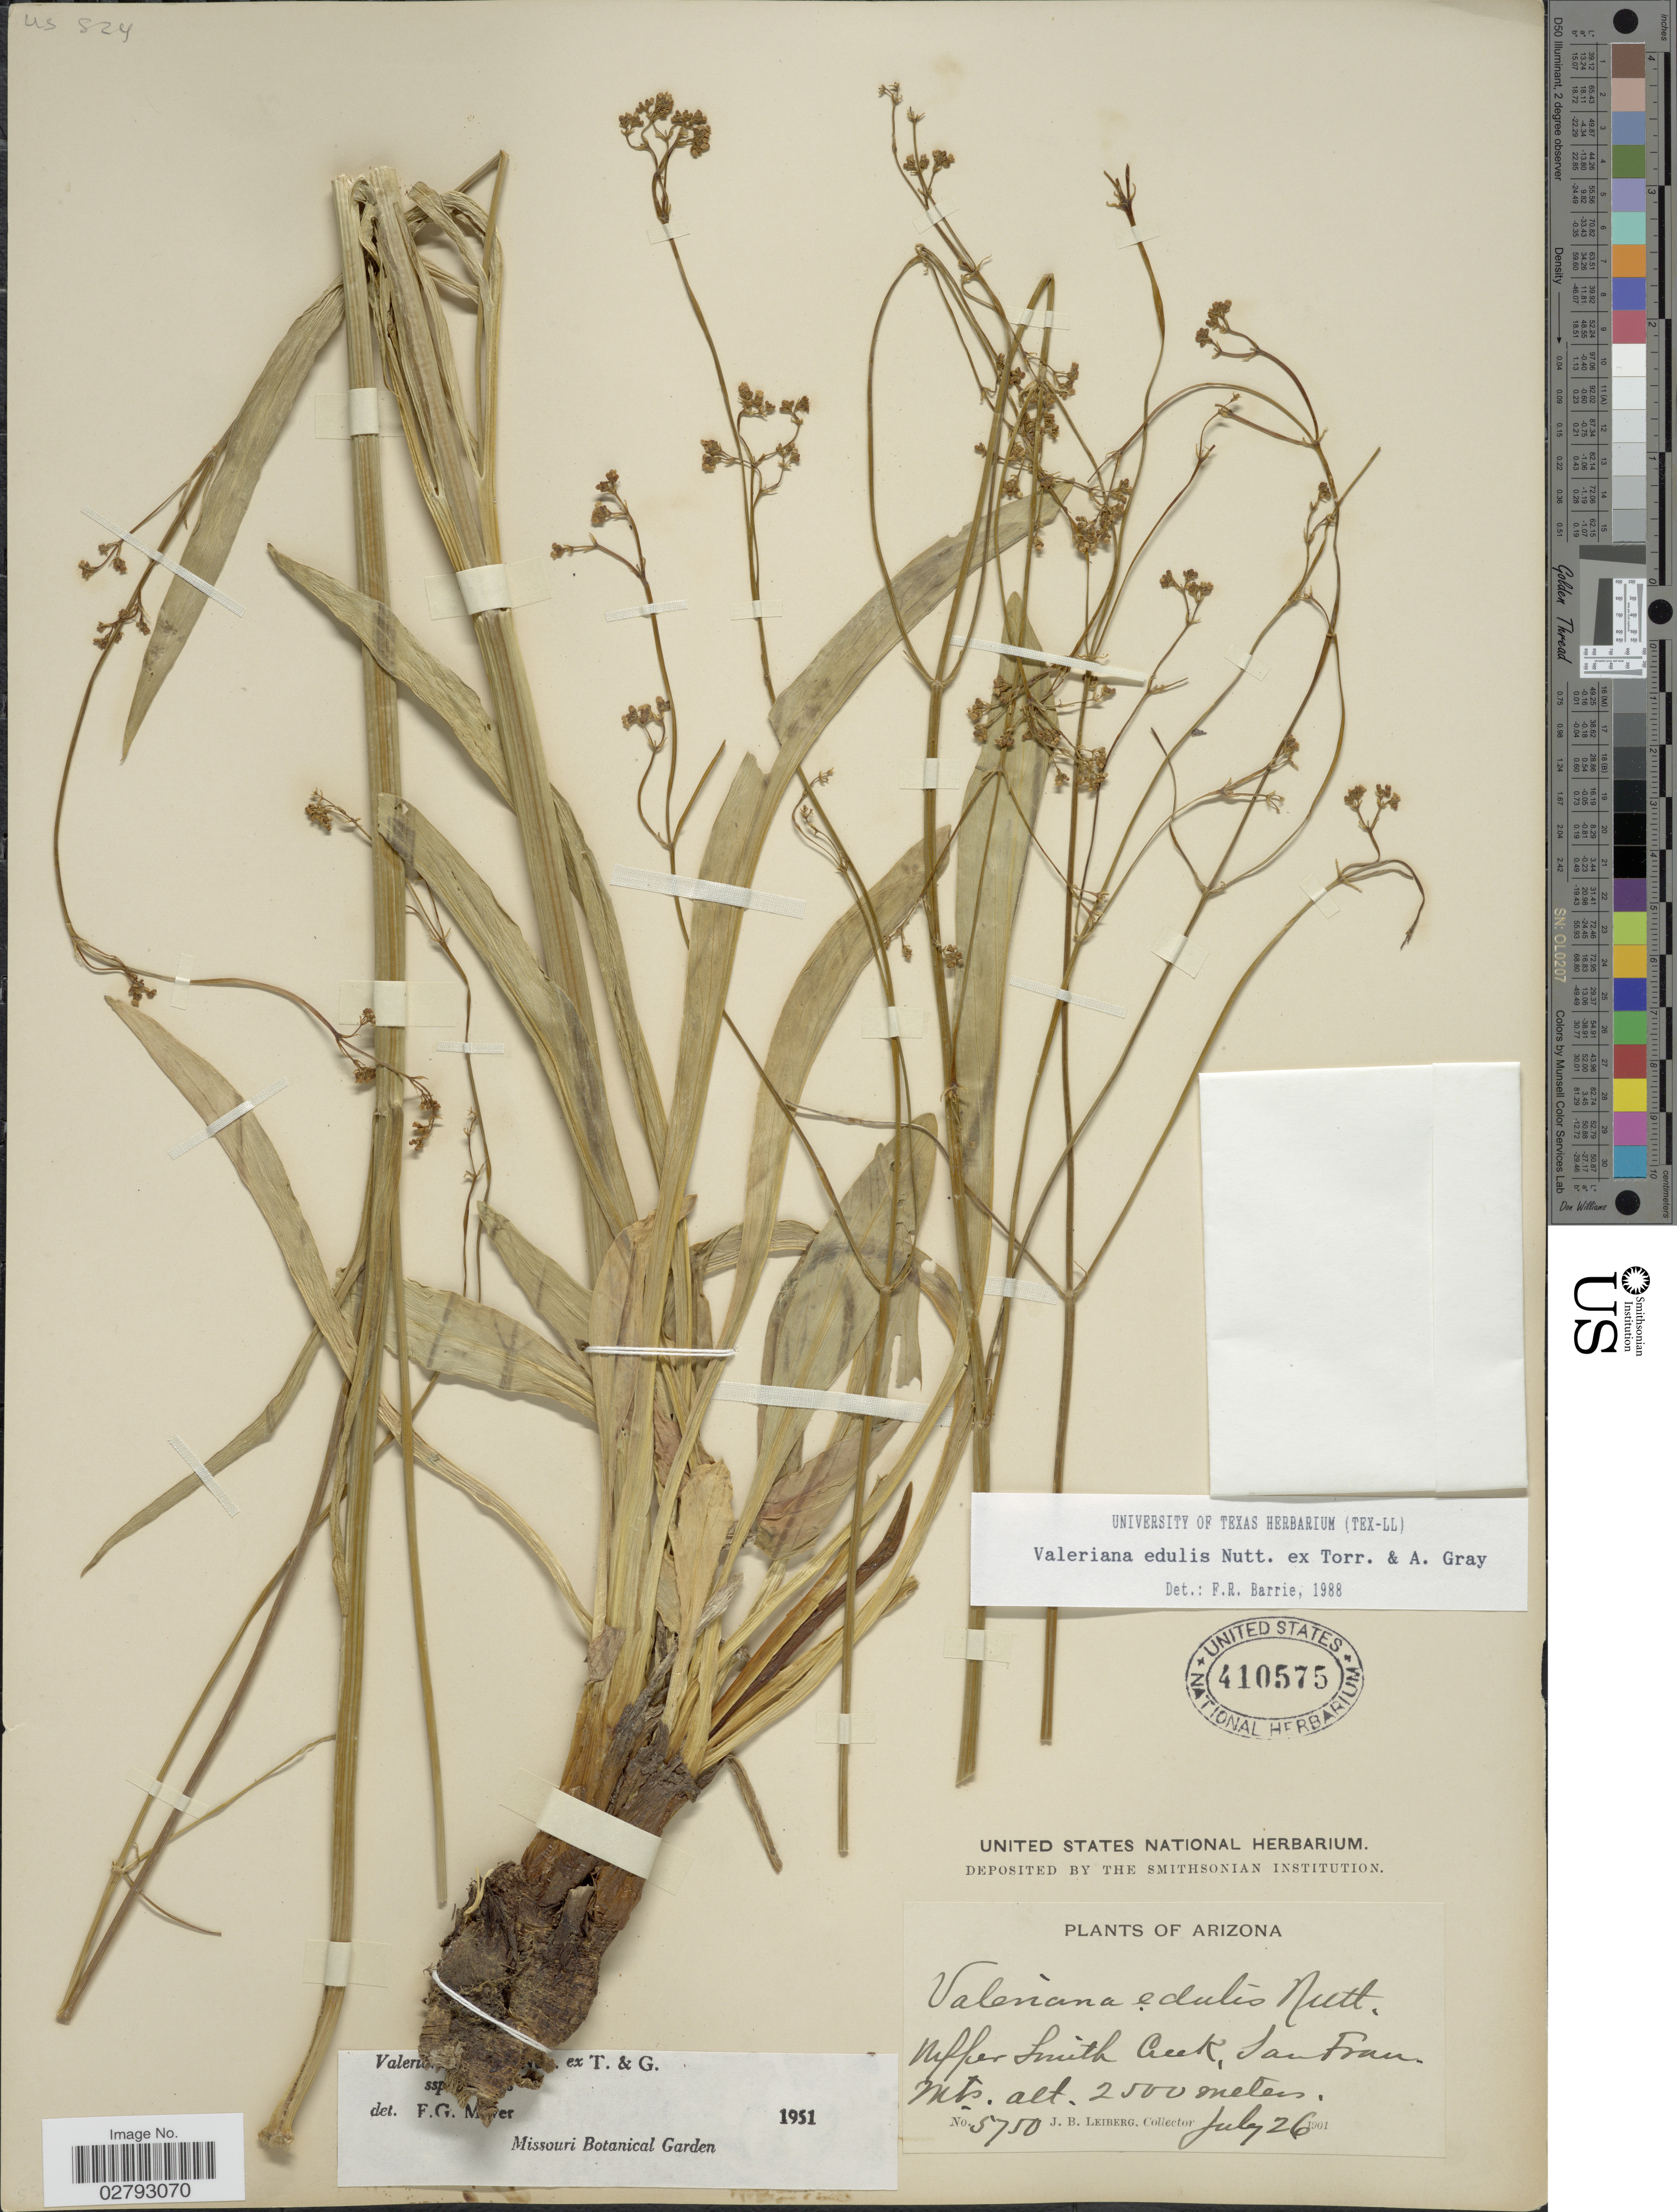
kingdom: Plantae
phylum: Tracheophyta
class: Magnoliopsida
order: Dipsacales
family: Caprifoliaceae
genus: Valeriana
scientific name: Valeriana edulis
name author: Nutt.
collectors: J. B. Leiberg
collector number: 5750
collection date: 1901-07-26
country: United States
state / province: Arizona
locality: Upper Smith Creek, San Fran. Mts.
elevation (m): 2500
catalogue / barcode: US 410575